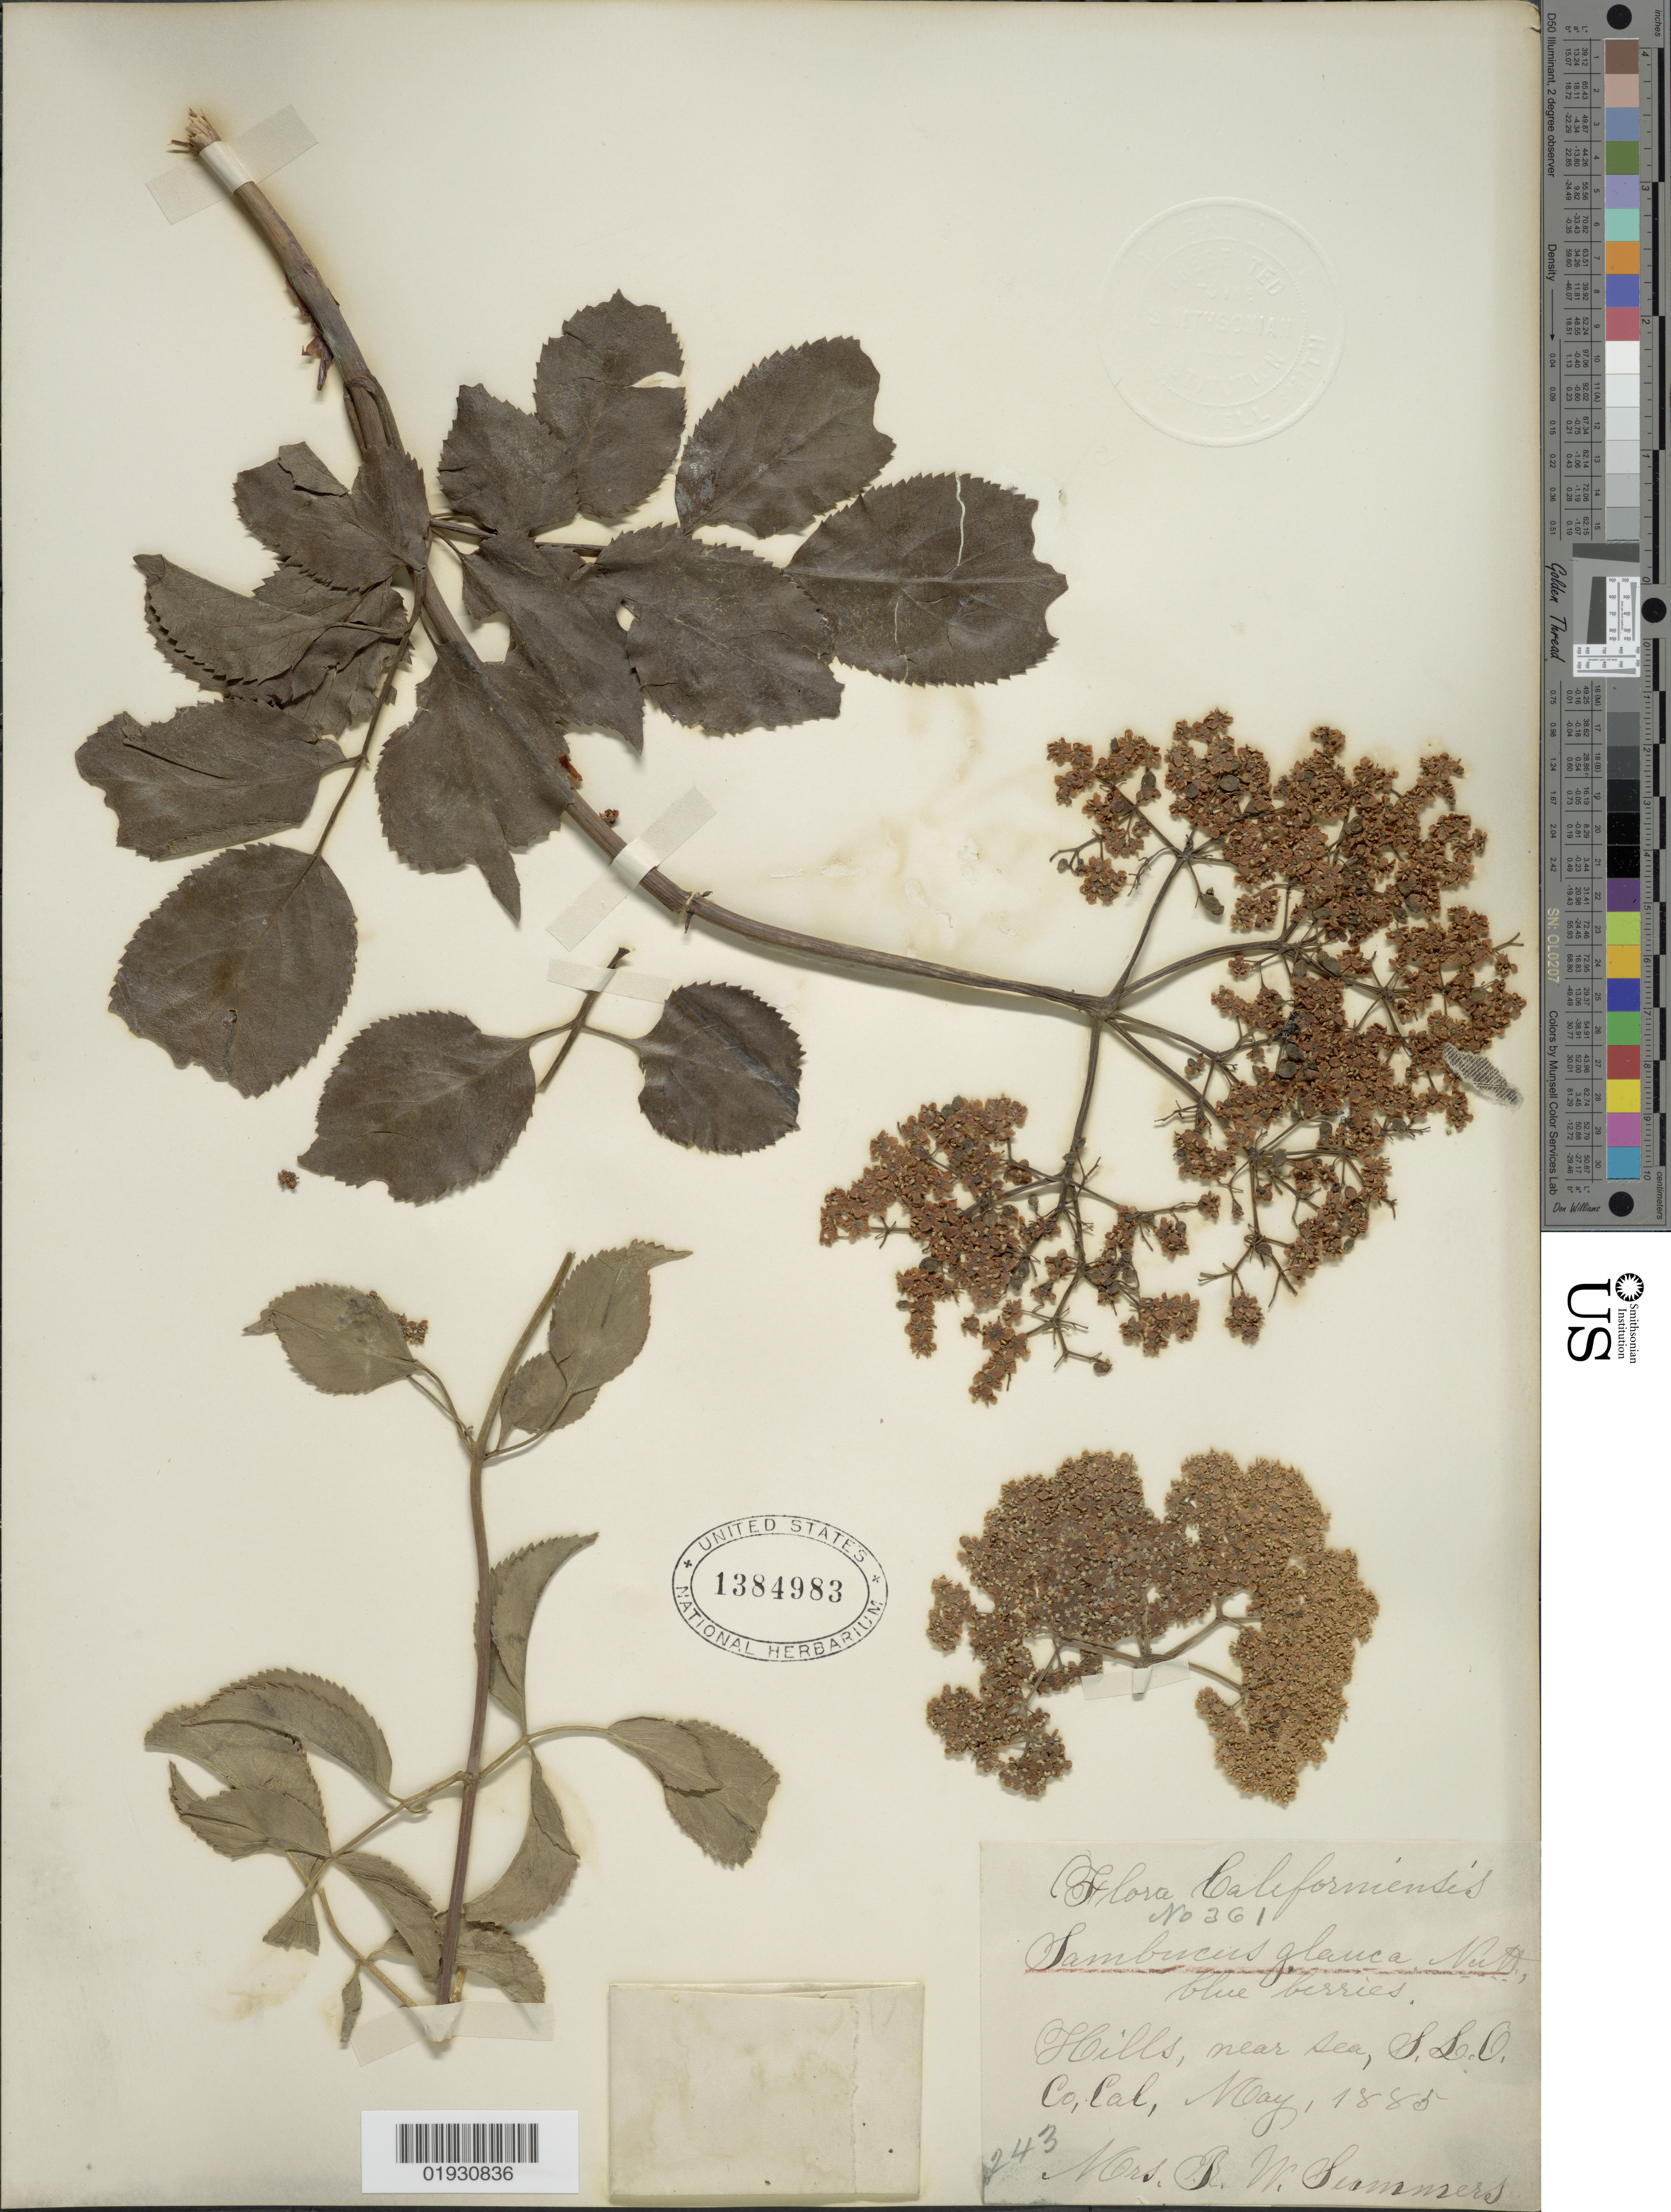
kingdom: Plantae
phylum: Tracheophyta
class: Magnoliopsida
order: Dipsacales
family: Viburnaceae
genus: Sambucus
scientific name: Sambucus cerulea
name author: Raf.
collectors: R. Summers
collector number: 361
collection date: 1885-05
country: United States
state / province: California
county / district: San Luis Obispo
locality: Hills, near sea, S.L.O. Co.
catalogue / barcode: US 1384983